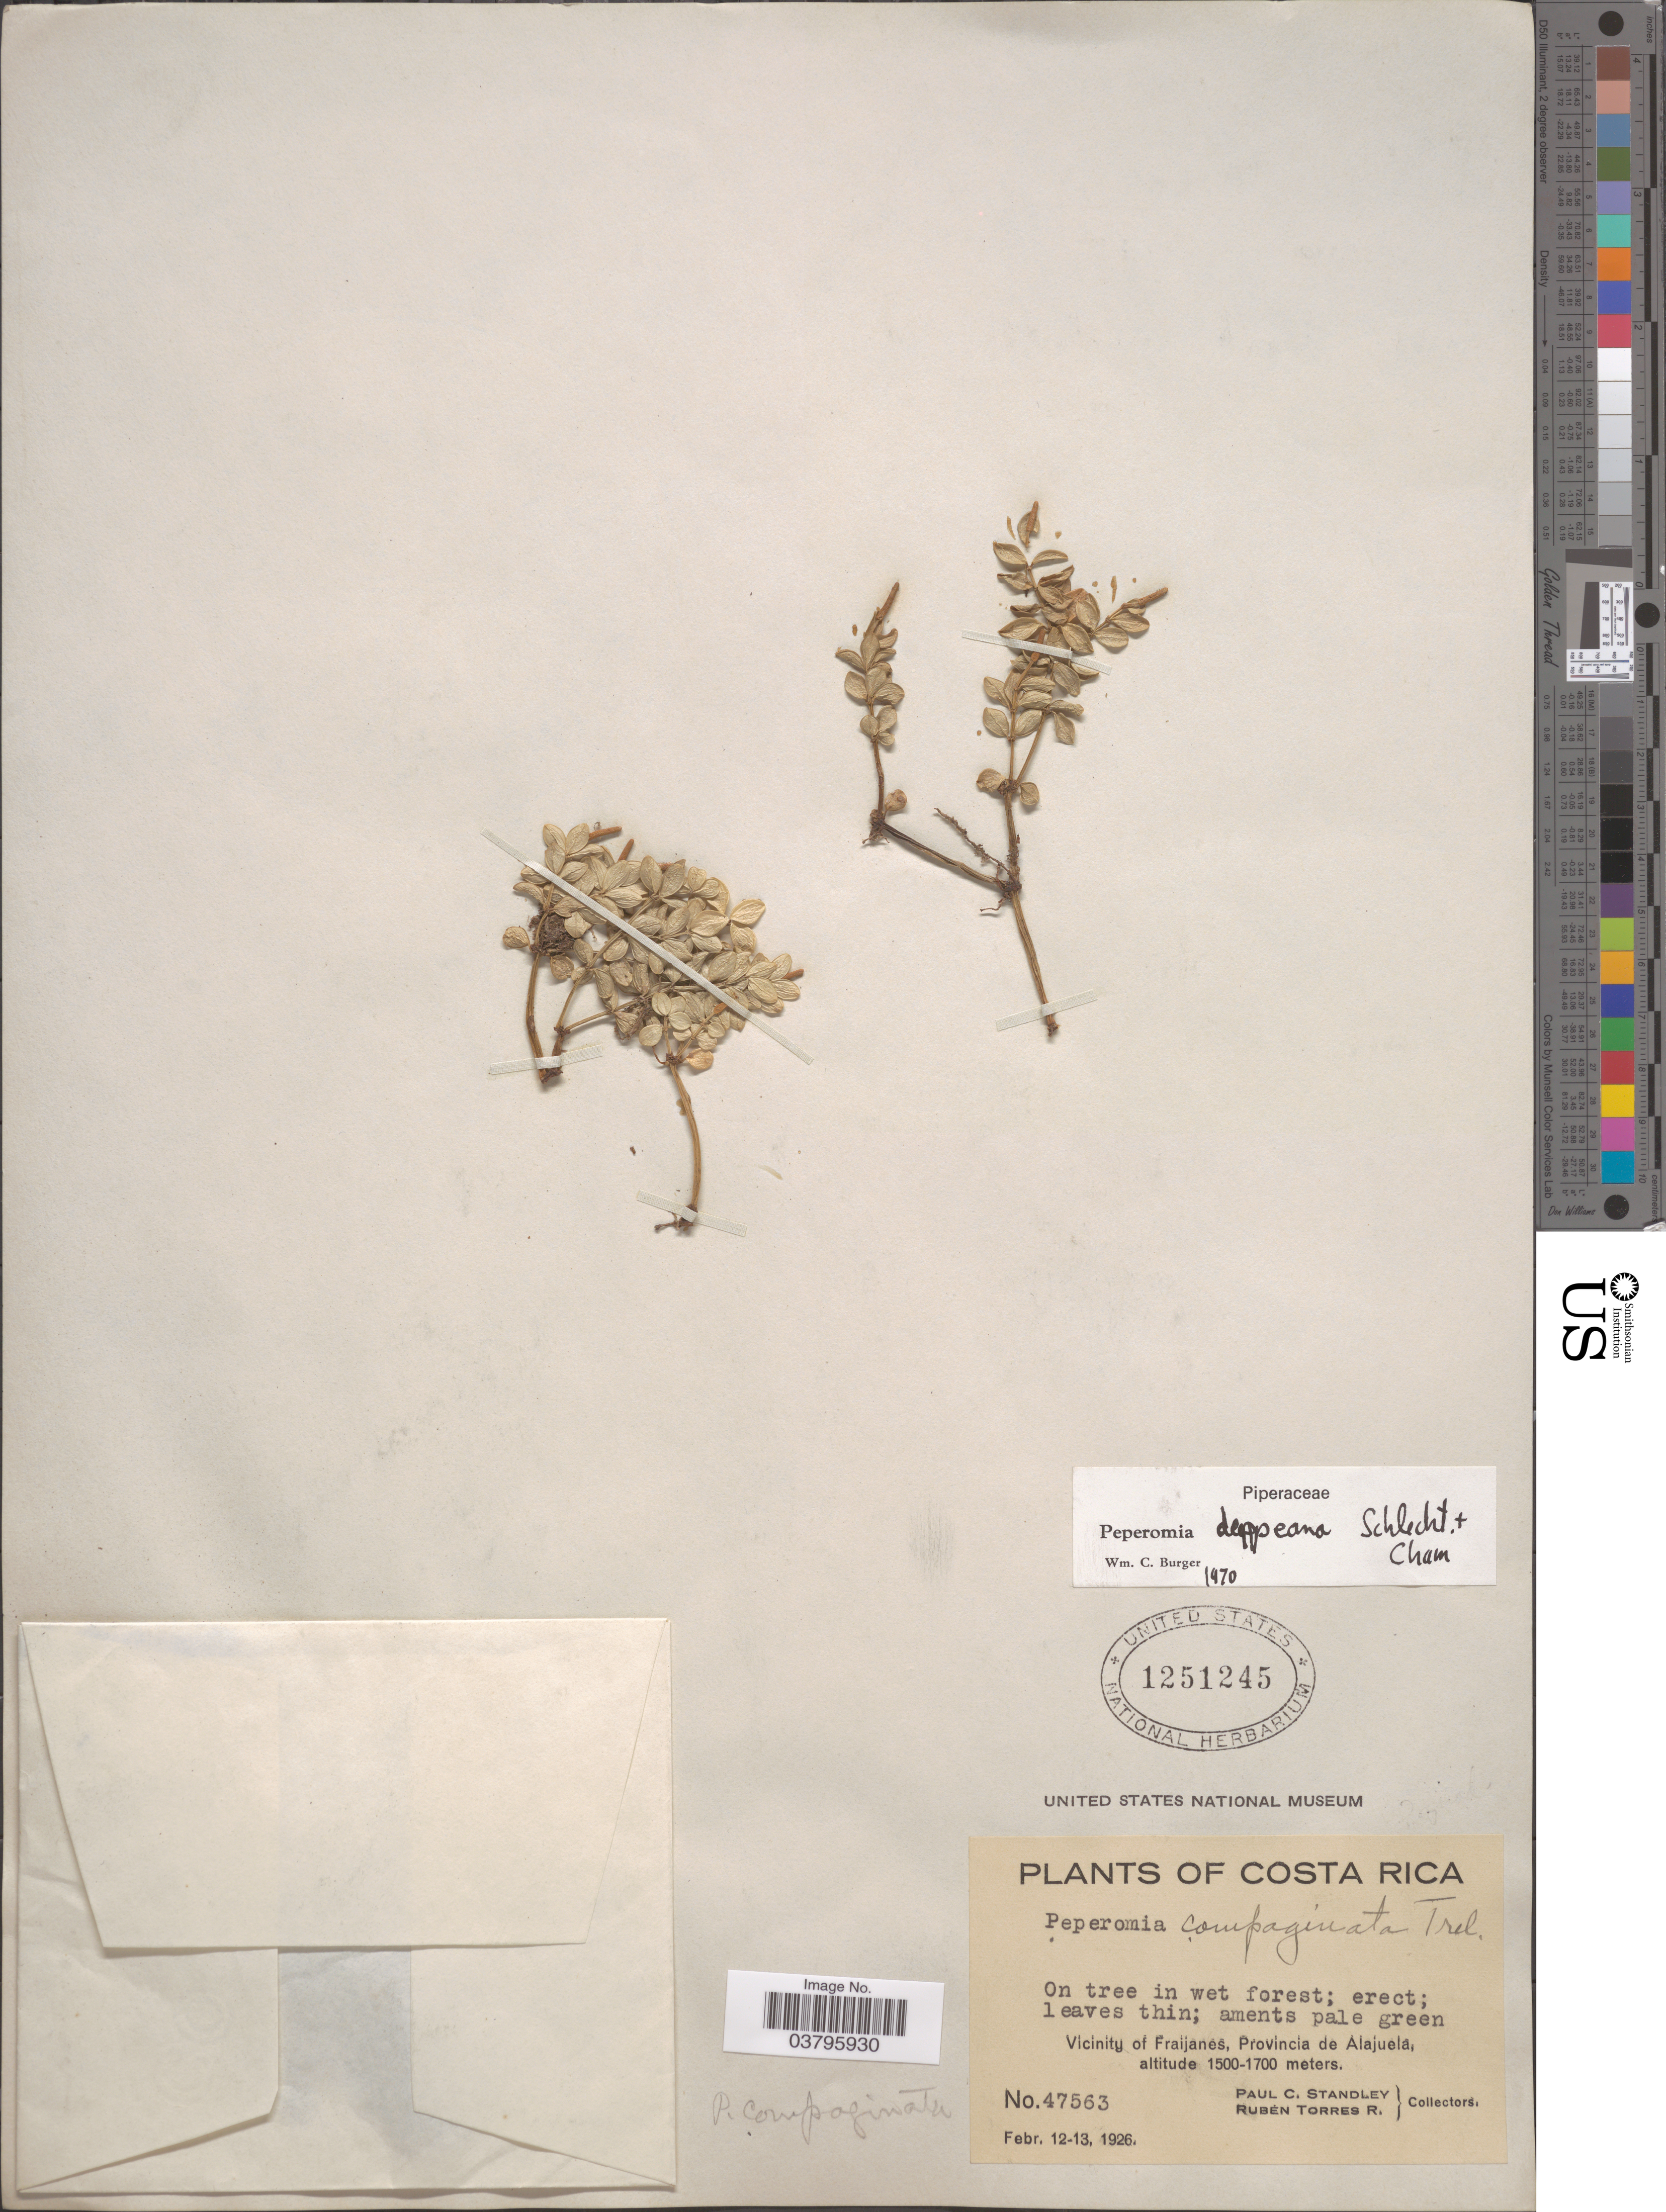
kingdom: Plantae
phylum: Tracheophyta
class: Magnoliopsida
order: Piperales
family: Piperaceae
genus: Peperomia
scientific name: Peperomia deppeana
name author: Schltdl. & Cham.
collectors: P. C. Standley & R. Torres R.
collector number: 47563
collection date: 1926-02-12/1926-02-13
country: Costa Rica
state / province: Alajuela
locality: Vicinity of Fraijanes.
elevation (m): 1500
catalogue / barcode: US 1251245